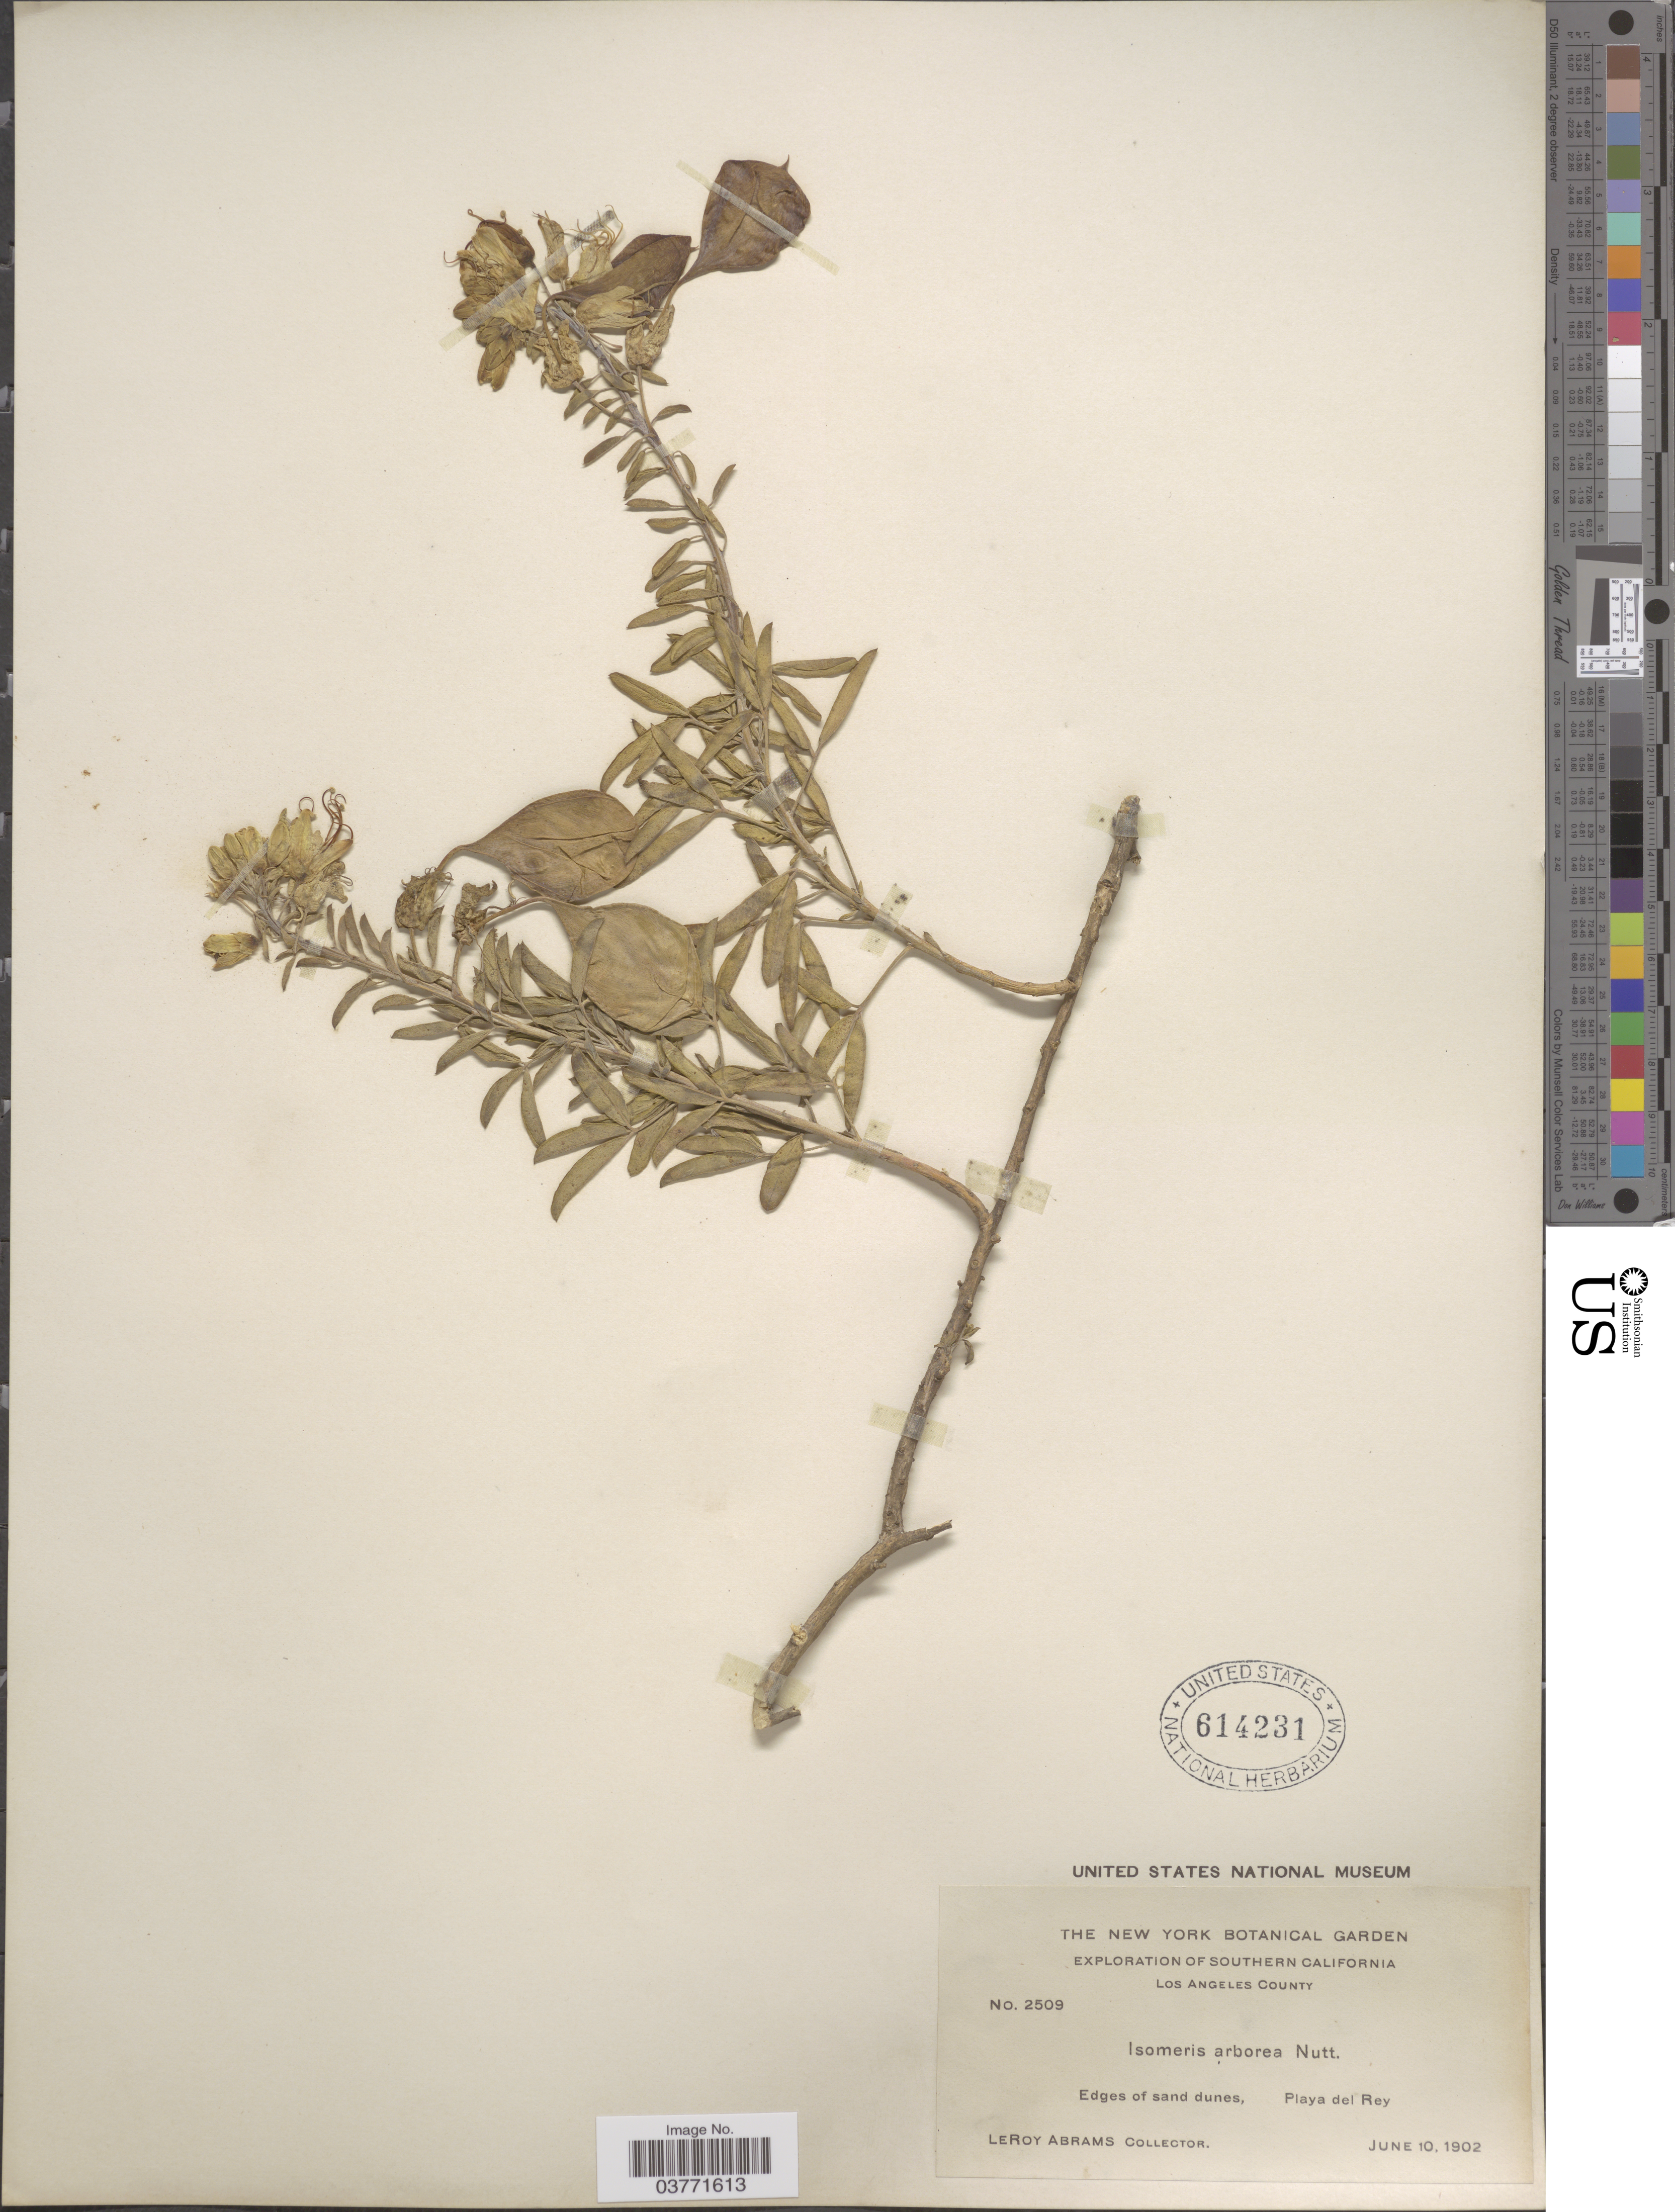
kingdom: Plantae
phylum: Tracheophyta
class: Magnoliopsida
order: Brassicales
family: Cleomaceae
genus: Cleomella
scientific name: Cleomella arborea var. globosa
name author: (Coville) Roalson & J.C. Hall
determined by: Strong, Mark T., (BOT), Smithsonian Institution - National Museum of Natural History (UNITED STATES)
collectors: L. Abrams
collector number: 2509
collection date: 1902-06-10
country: United States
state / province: California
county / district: Los Angeles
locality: Southern California. Los Angeles County. Edges of sand dunes, Playa del Rey.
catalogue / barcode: US 614231